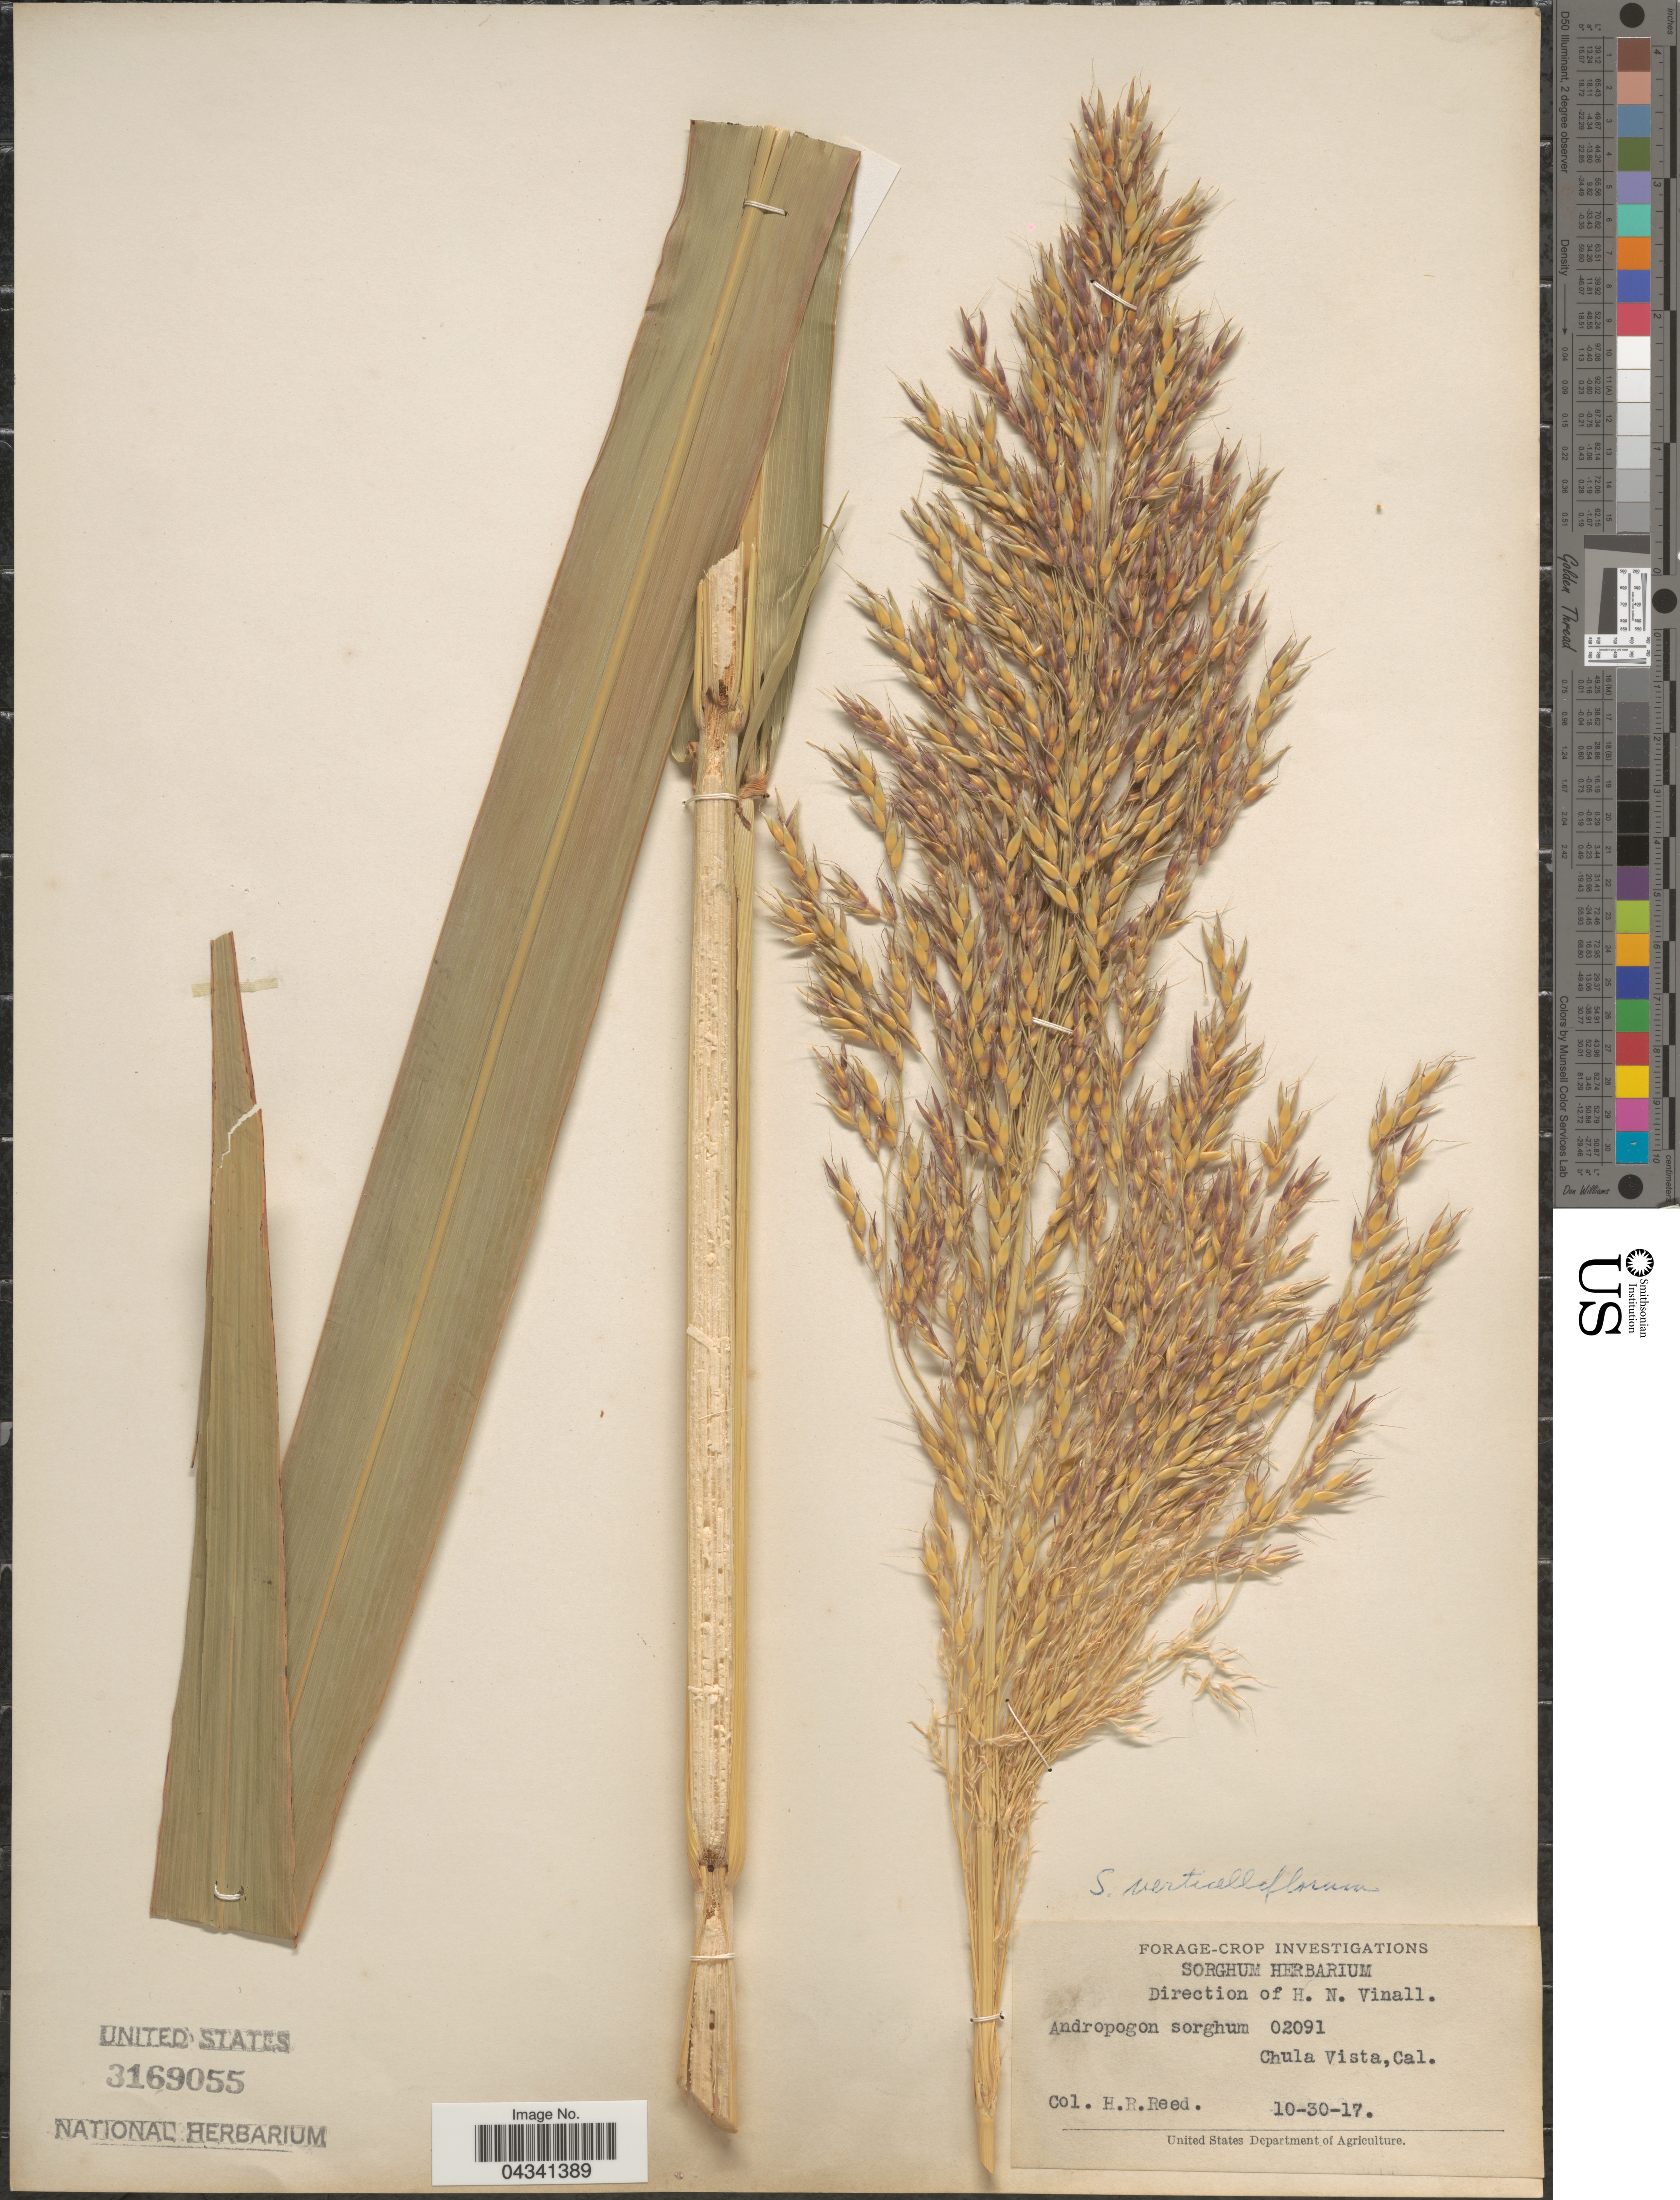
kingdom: Plantae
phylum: Tracheophyta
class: Liliopsida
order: Poales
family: Poaceae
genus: Sorghum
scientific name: Sorghum arundinaceum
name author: (Desv.) Stapf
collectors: H. Reed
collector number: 02091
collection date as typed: Transcribed d/m/y: 30/10/17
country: United States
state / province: California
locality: Chula Vista.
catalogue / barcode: US 3169055